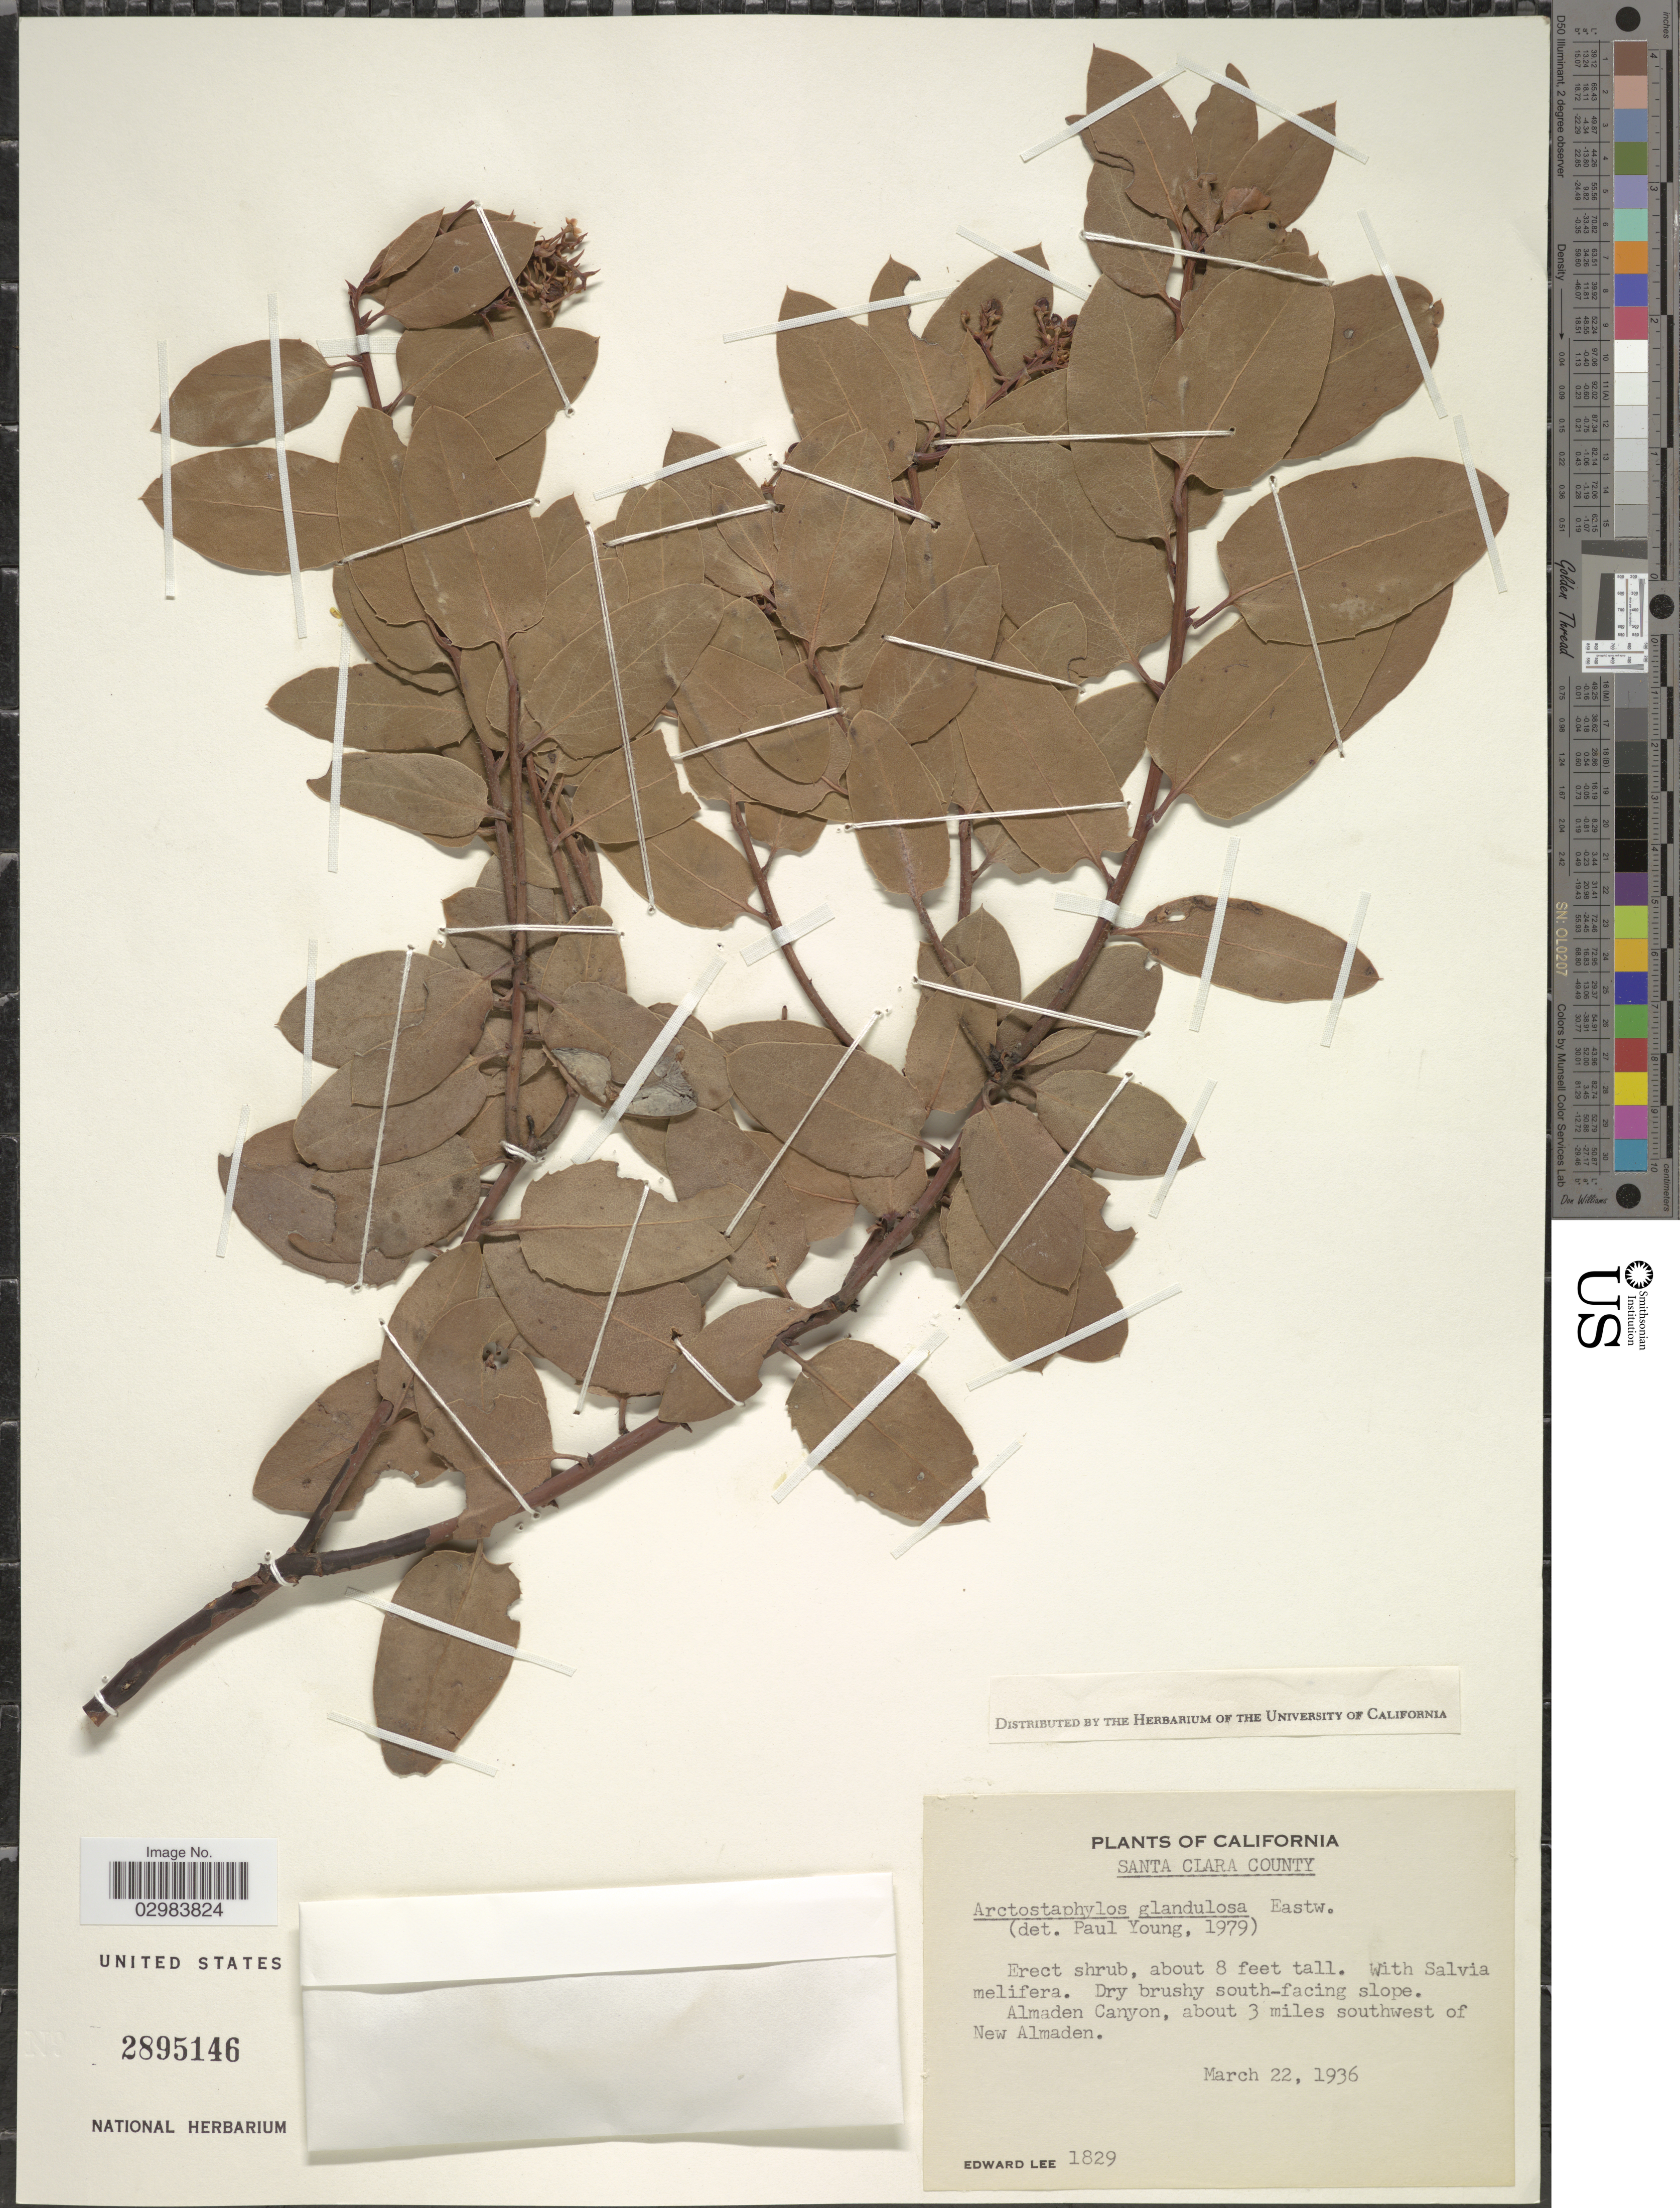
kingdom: Plantae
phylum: Tracheophyta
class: Magnoliopsida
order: Ericales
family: Ericaceae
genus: Arctostaphylos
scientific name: Arctostaphylos glandulosa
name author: Eastw.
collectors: E. Lee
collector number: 1829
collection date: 1936-03-22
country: United States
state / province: California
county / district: Santa Clara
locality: Santa Clara County. Almaden Canyon, about 3 miles southwest of New Almaden.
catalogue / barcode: US 2895146